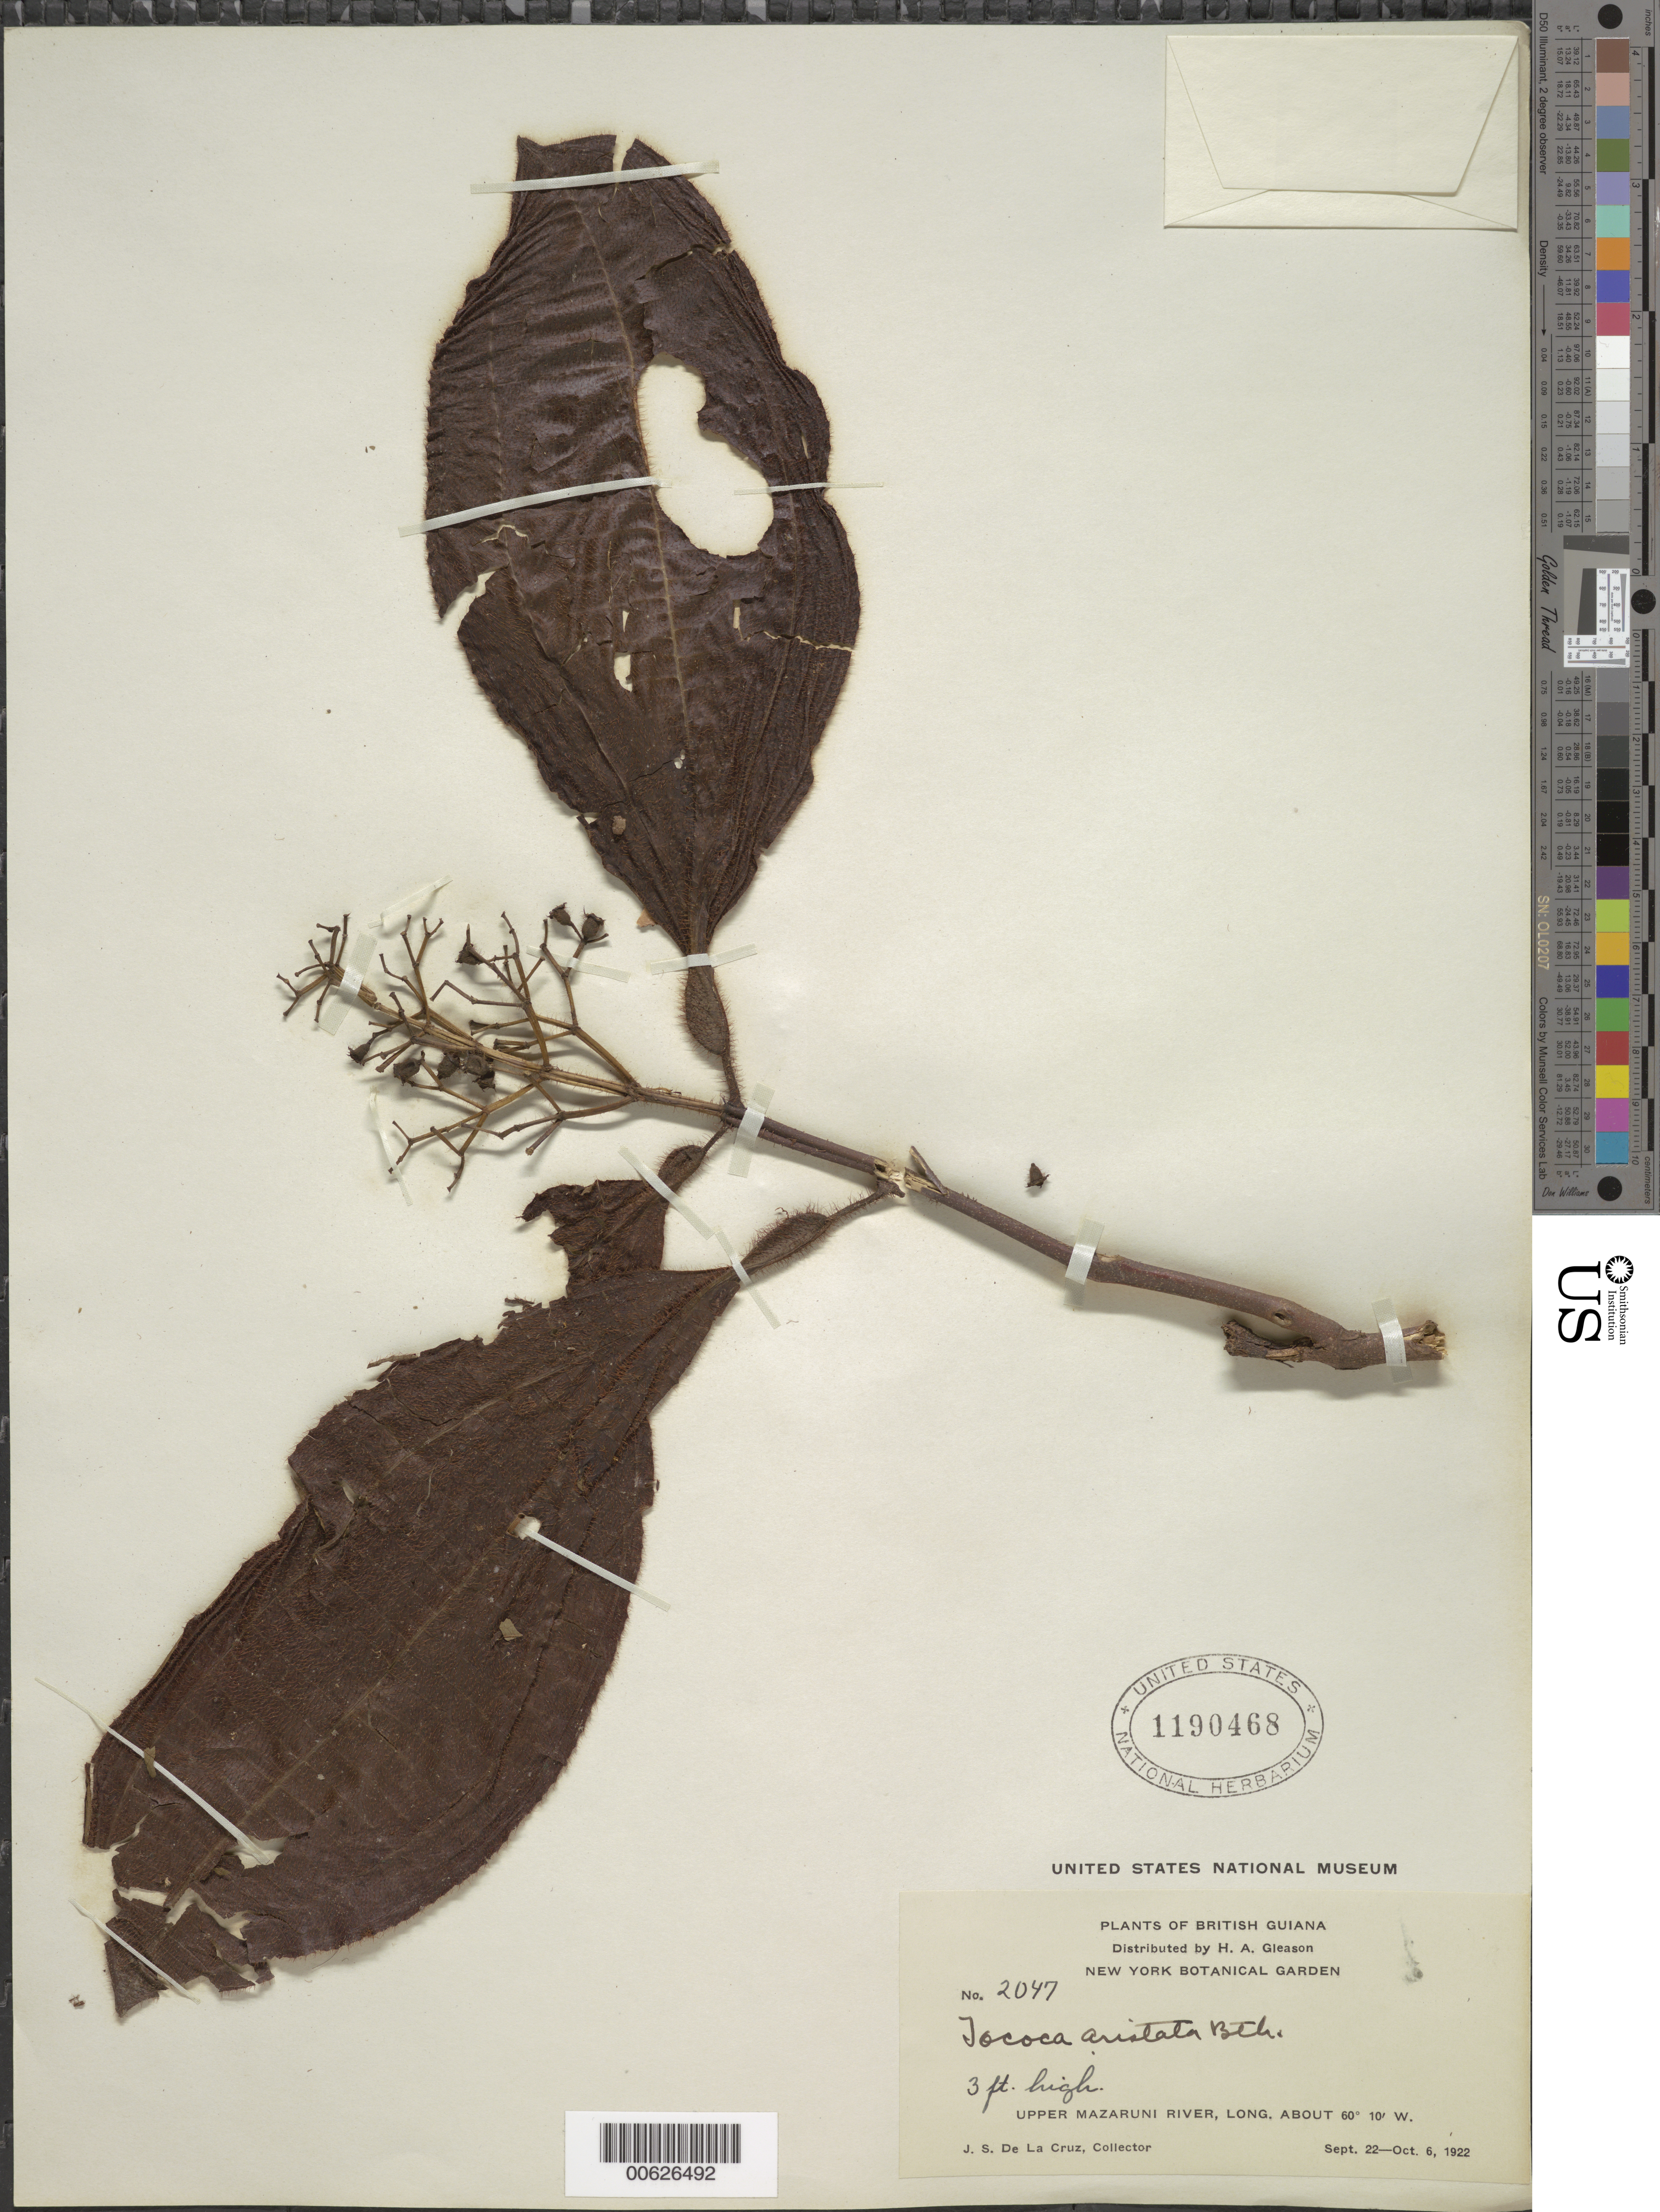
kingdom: Plantae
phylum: Tracheophyta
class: Magnoliopsida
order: Myrtales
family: Melastomataceae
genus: Tococa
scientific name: Tococa aristata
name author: Benth.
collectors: J. S. de la Cruz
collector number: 2047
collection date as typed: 22-Sep-22 to 6-Oct-22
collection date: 1922-09-22/1922-10-06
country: Guyana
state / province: Cuyuni-Mazaruni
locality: Upper Mazaruni R.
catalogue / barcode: US 1190468